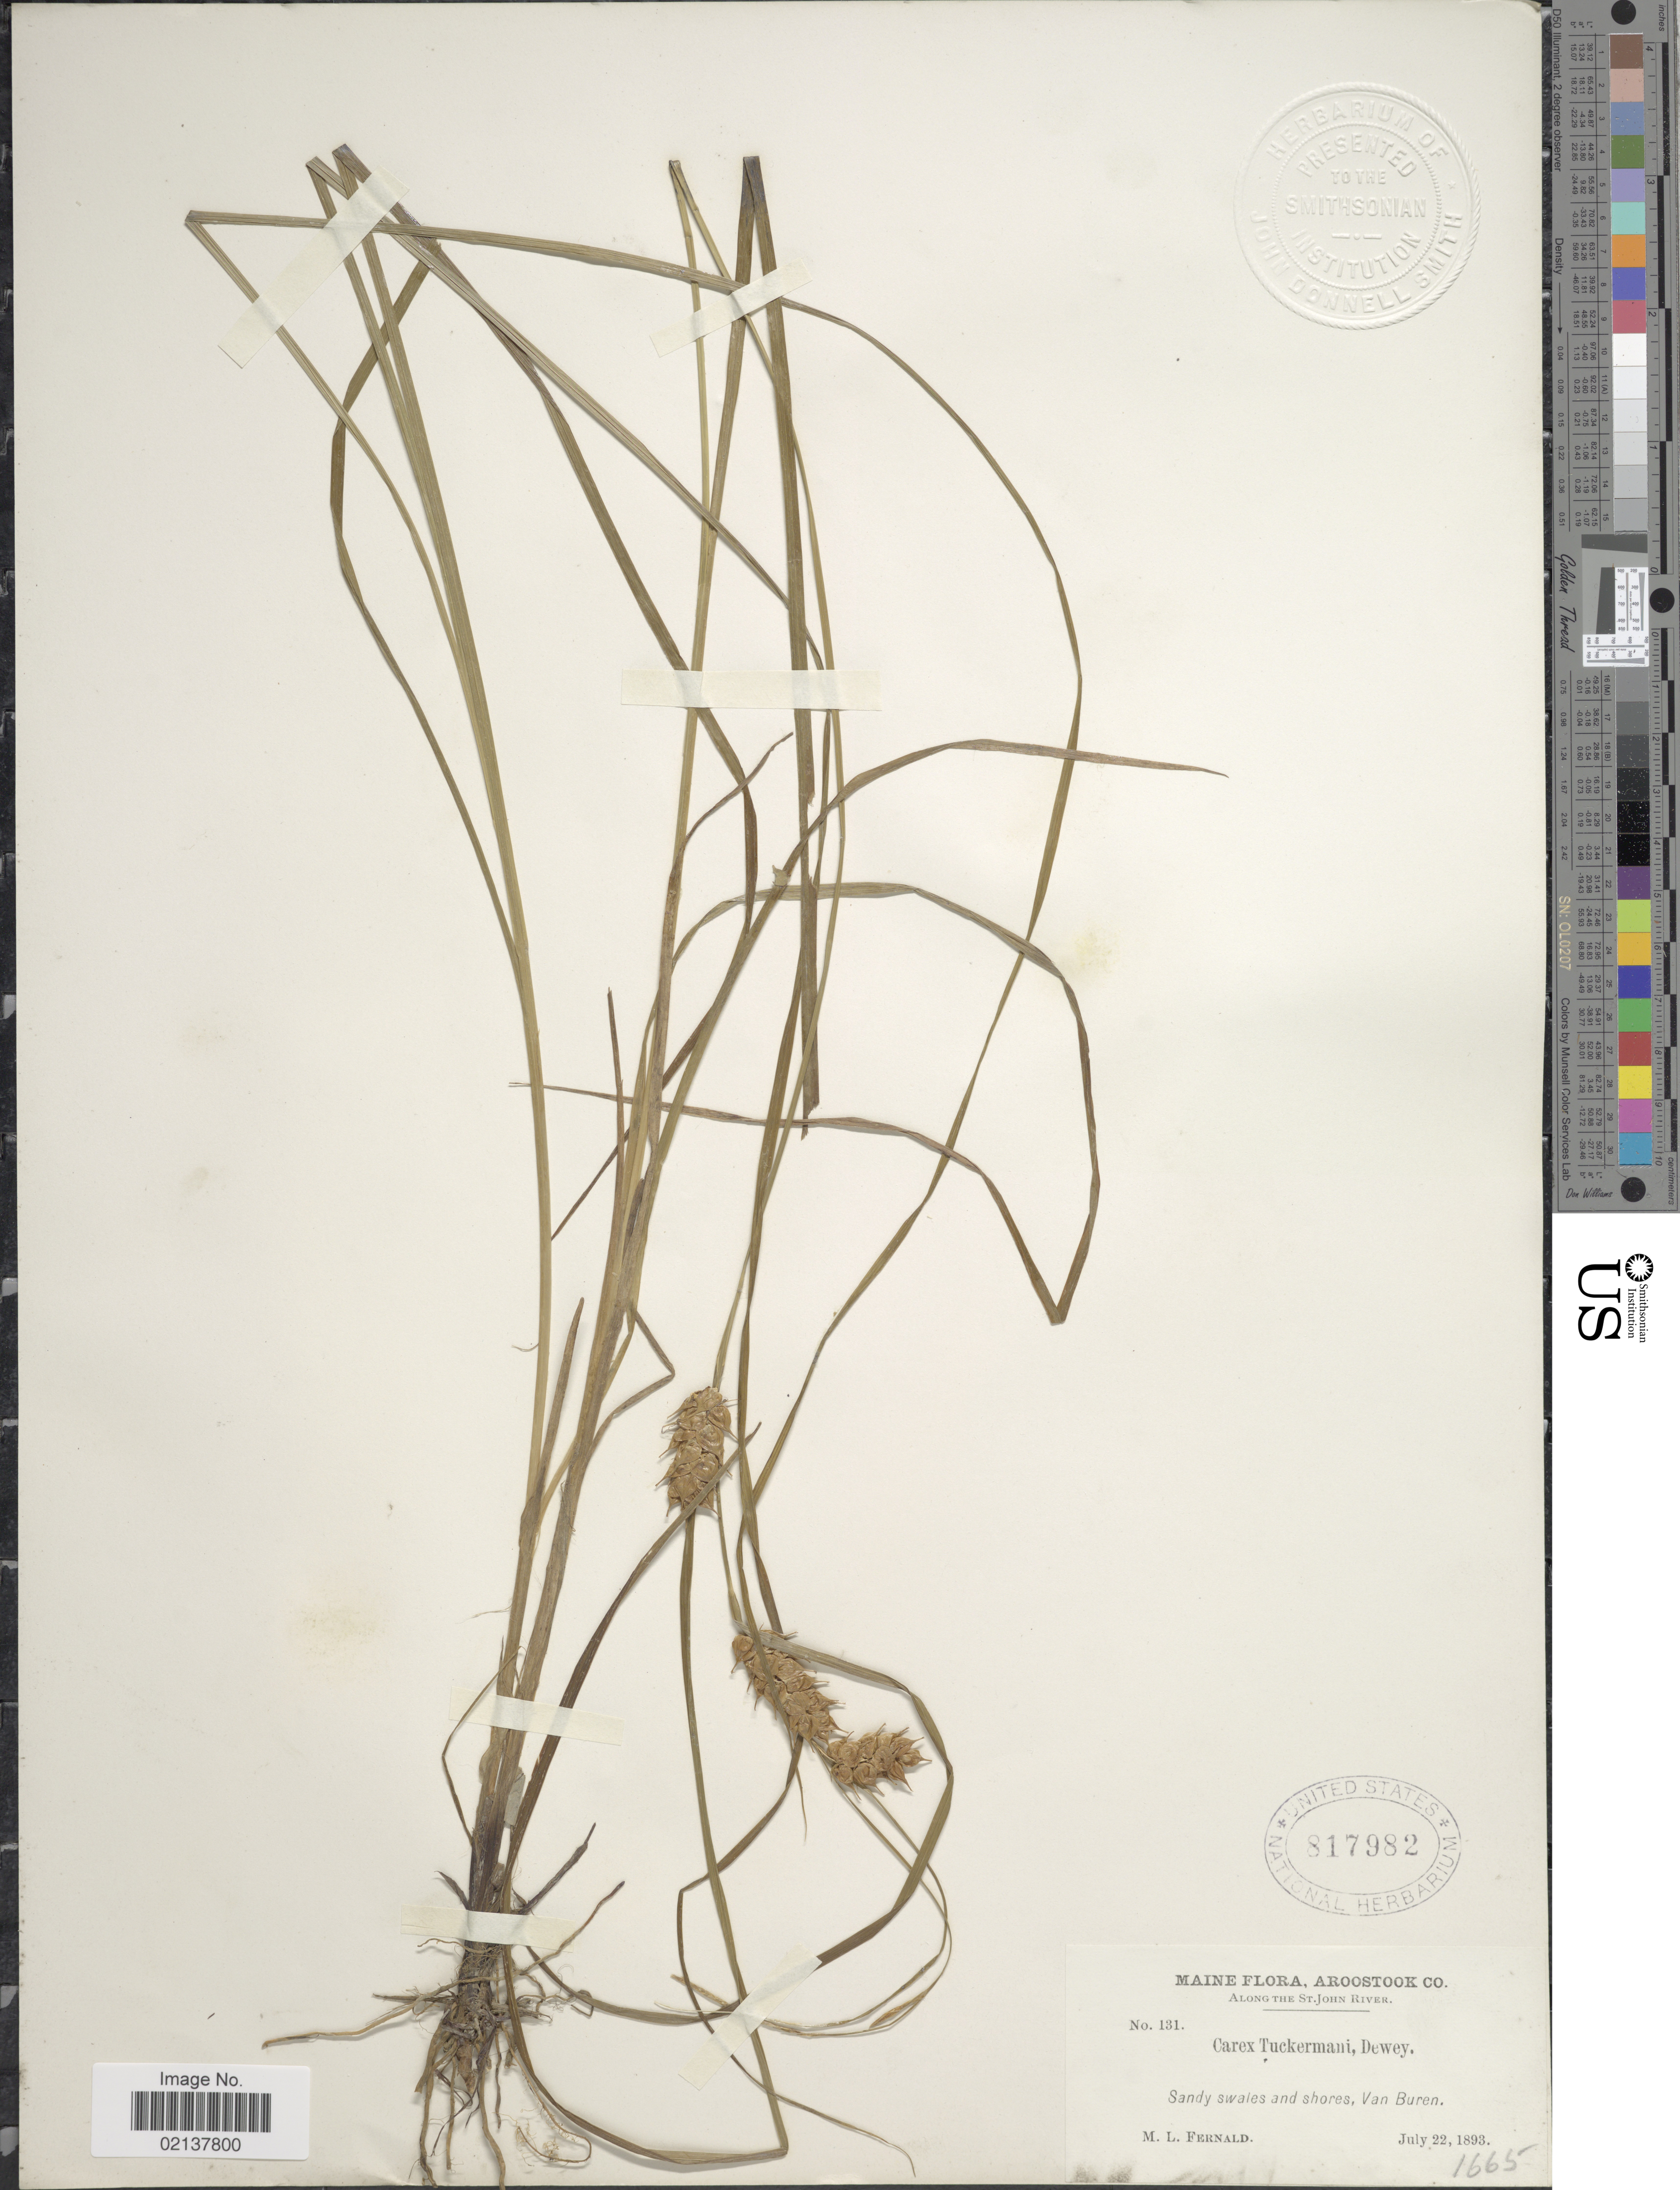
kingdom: Plantae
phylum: Tracheophyta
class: Liliopsida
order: Poales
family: Cyperaceae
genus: Carex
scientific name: Carex tuckermanii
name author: Boott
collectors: M. L. Fernald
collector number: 131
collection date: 1893-07-22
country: United States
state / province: Maine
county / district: Aroostook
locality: Aroostook Co, Along The St. John River, Sandy swales and shores, Van Buren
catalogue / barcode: US 817982